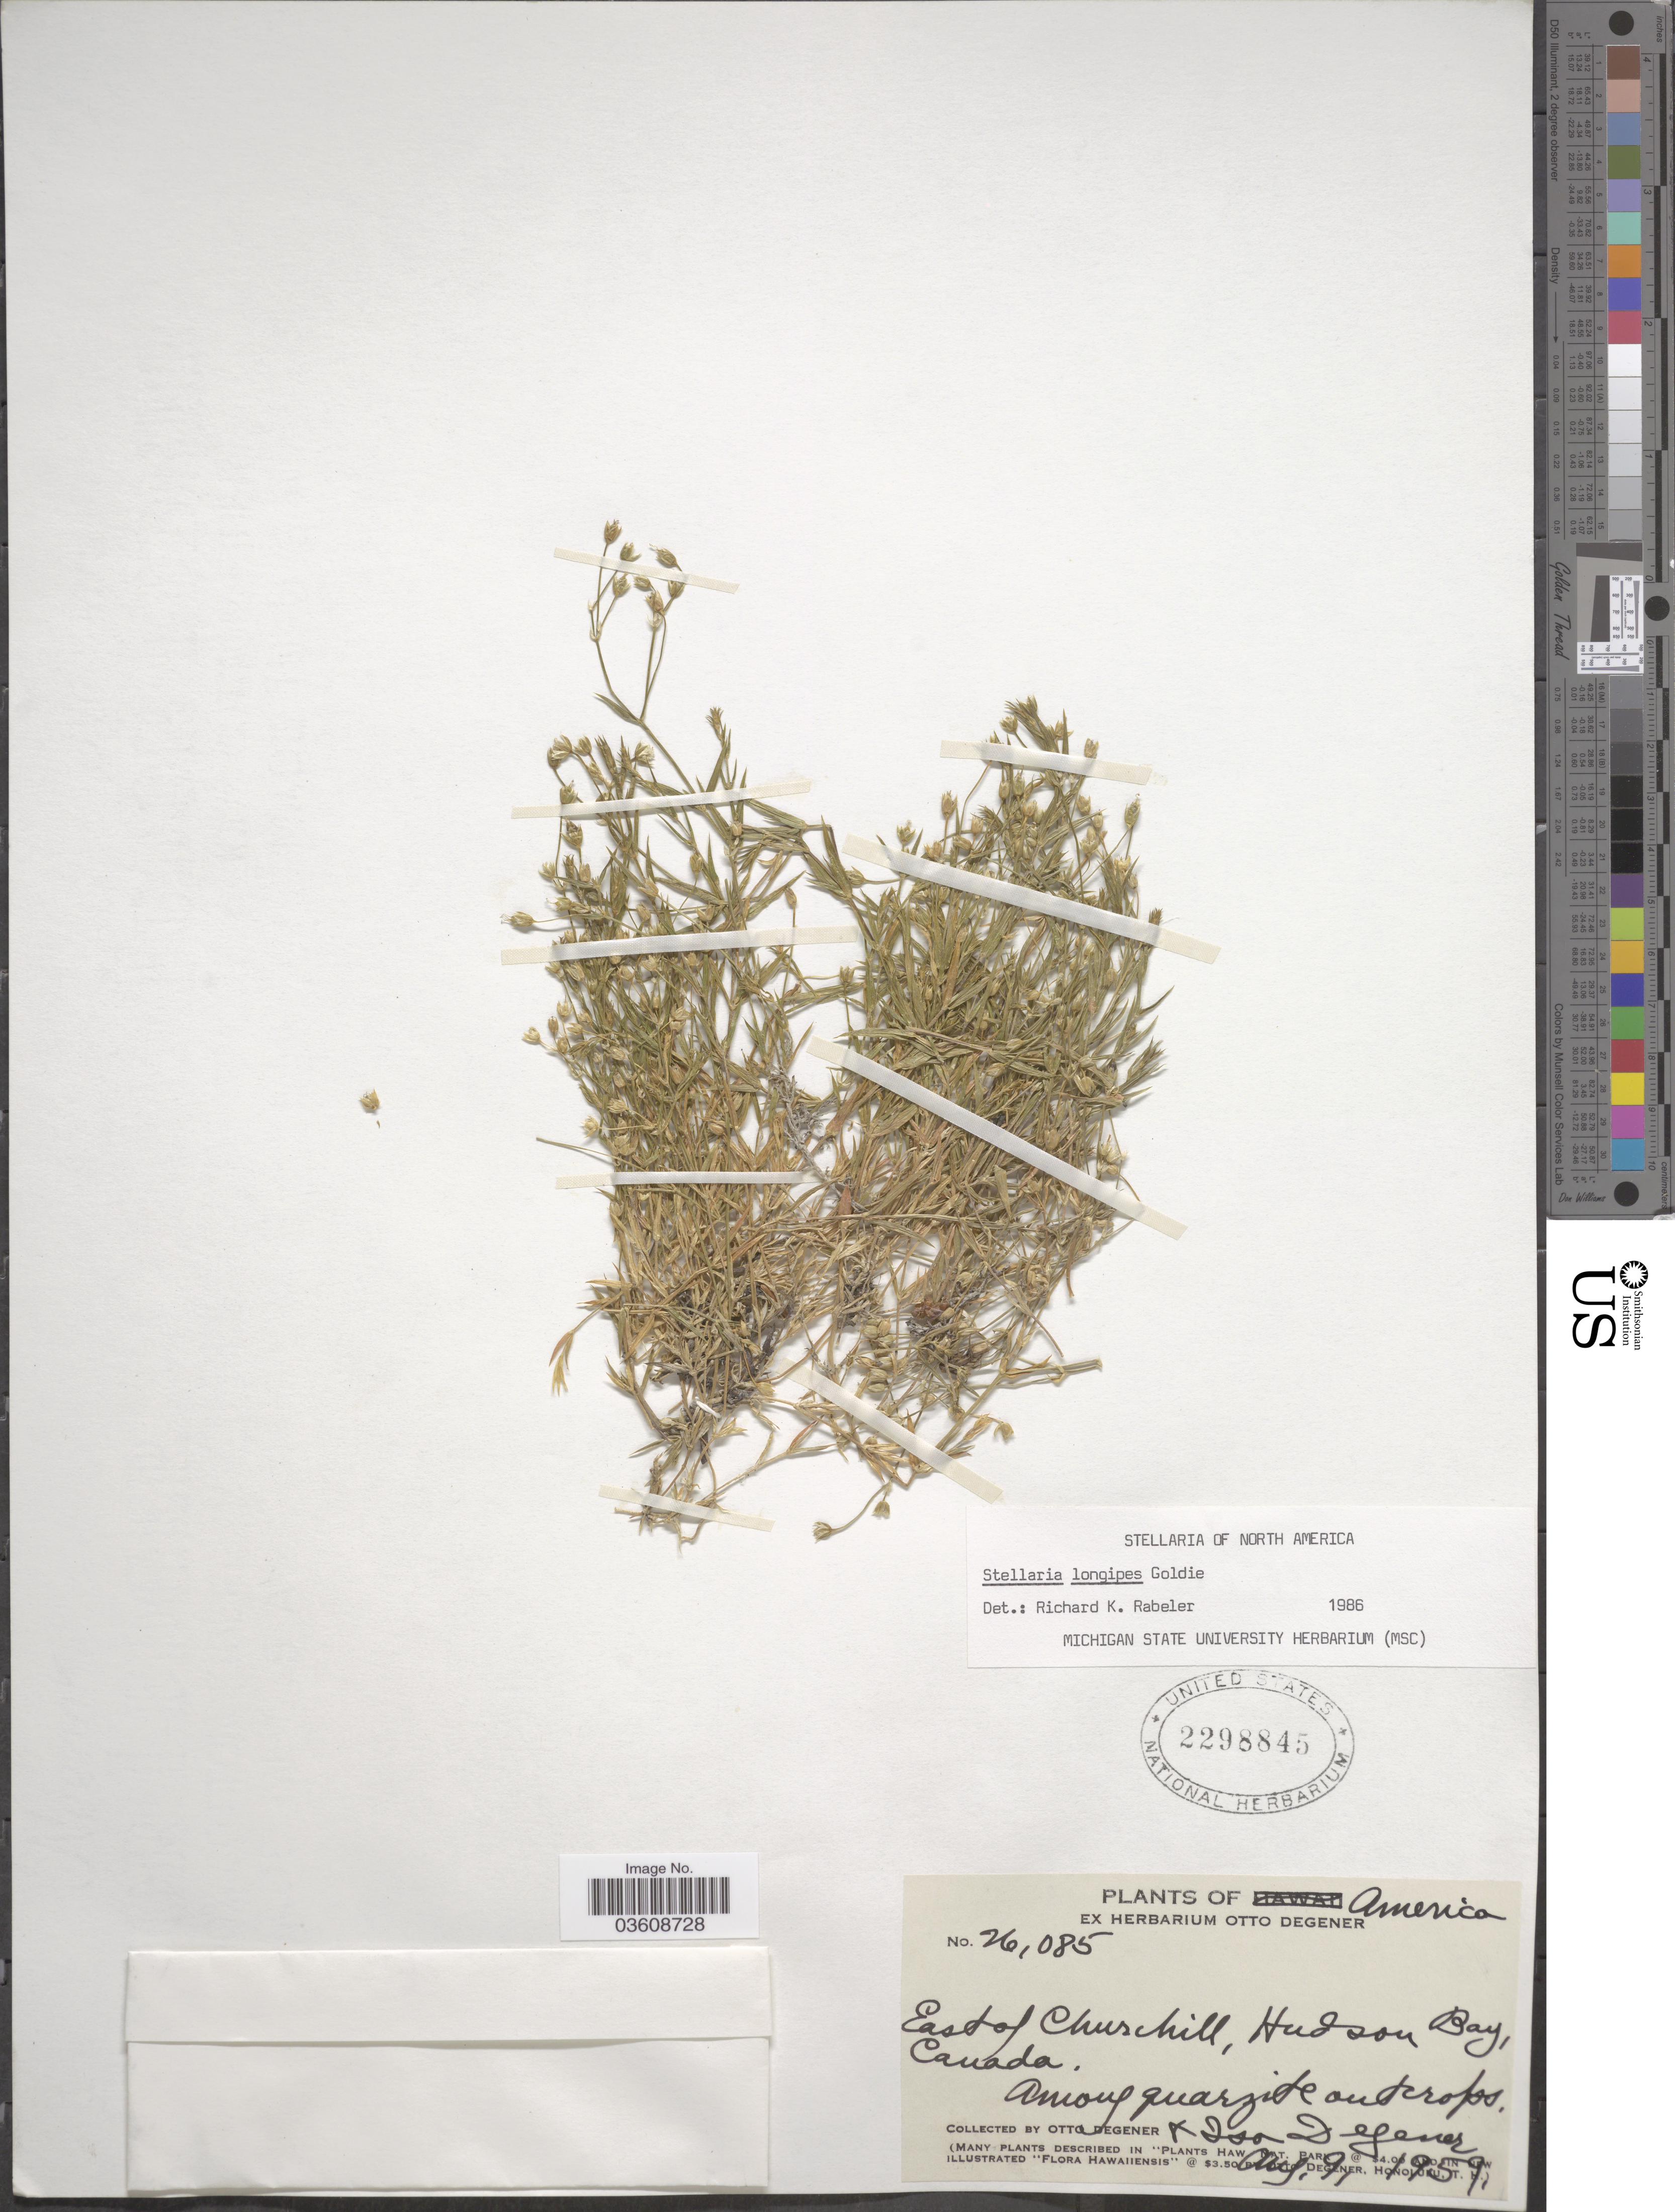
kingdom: Plantae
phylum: Tracheophyta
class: Magnoliopsida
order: Caryophyllales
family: Caryophyllaceae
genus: Stellaria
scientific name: Stellaria longipes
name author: Goldie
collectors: O. Degener & I. Degener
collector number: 26085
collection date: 1959-08-09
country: Canada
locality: East of Churchill, Hudson Bay.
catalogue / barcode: US 2298845